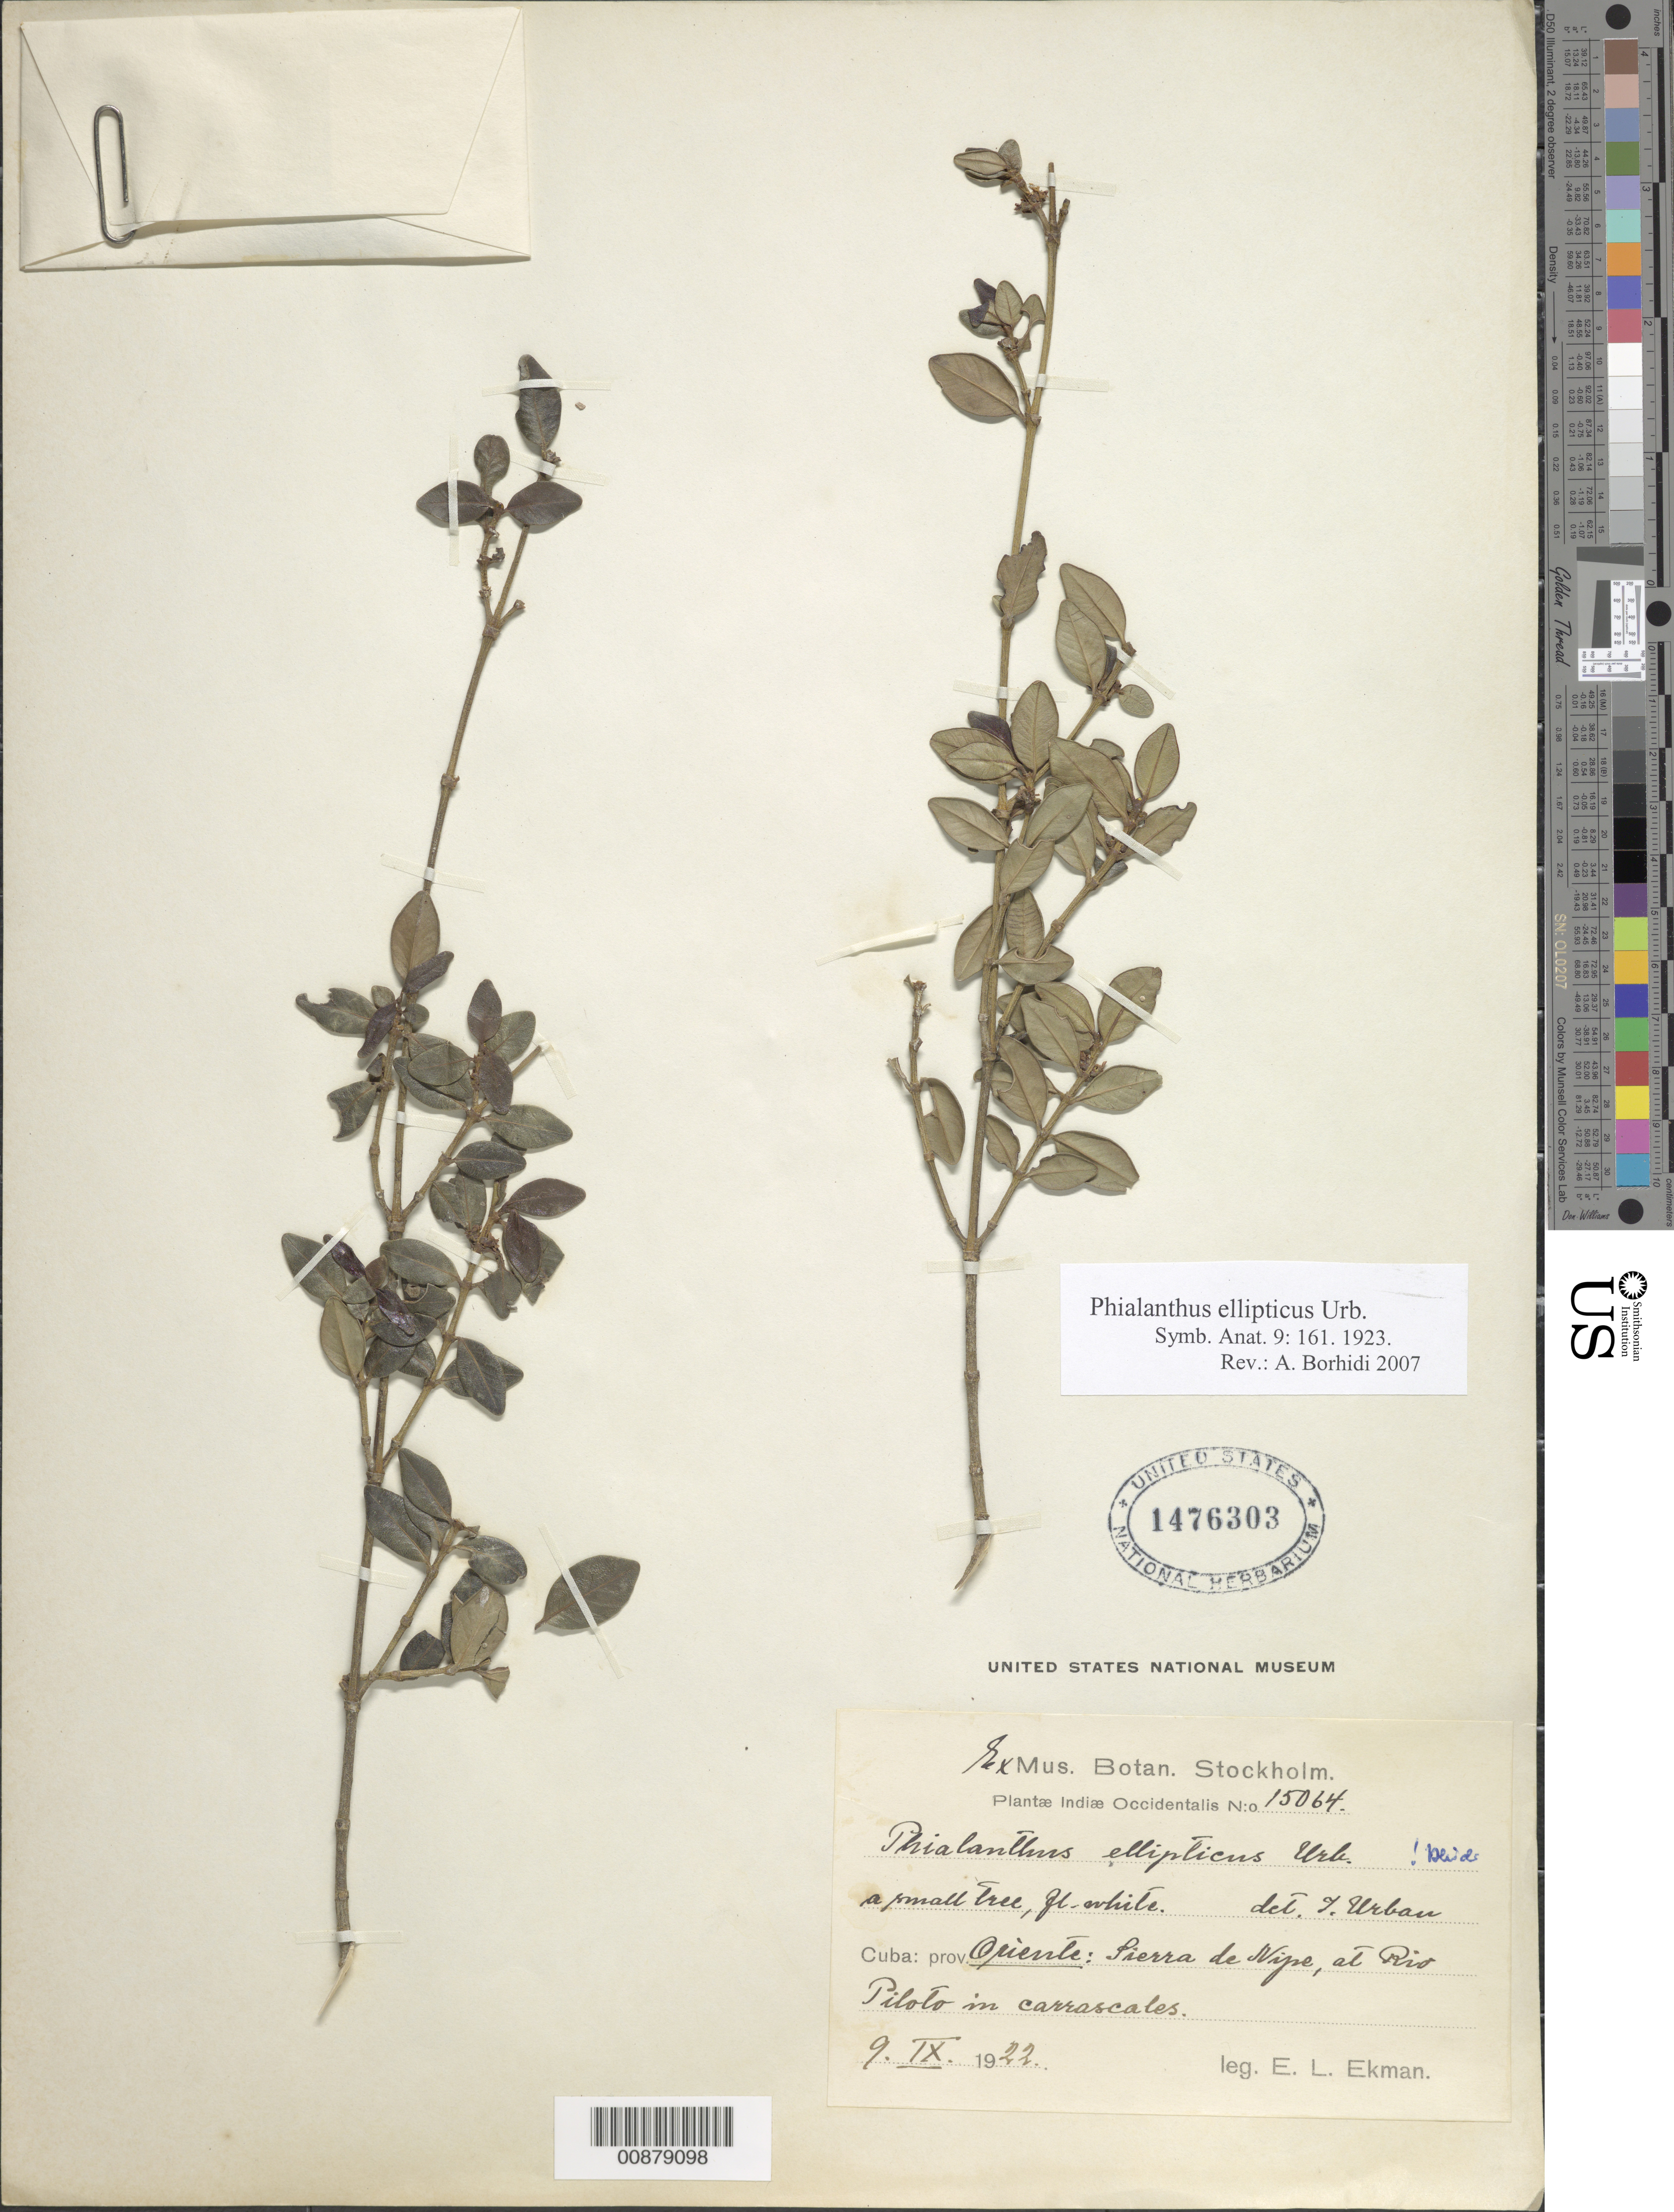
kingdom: Plantae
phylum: Tracheophyta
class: Magnoliopsida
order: Gentianales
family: Rubiaceae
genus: Phialanthus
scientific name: Phialanthus ellipticus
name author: Urb.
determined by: Borhidi, Attila L.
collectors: E. L. Ekman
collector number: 15064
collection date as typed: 09 Sep 1922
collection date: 1922-09-09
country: Cuba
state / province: Holguín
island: Cuba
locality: Sierra de Nipe, at Rio Piloto in carrascales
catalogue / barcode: US 1476303